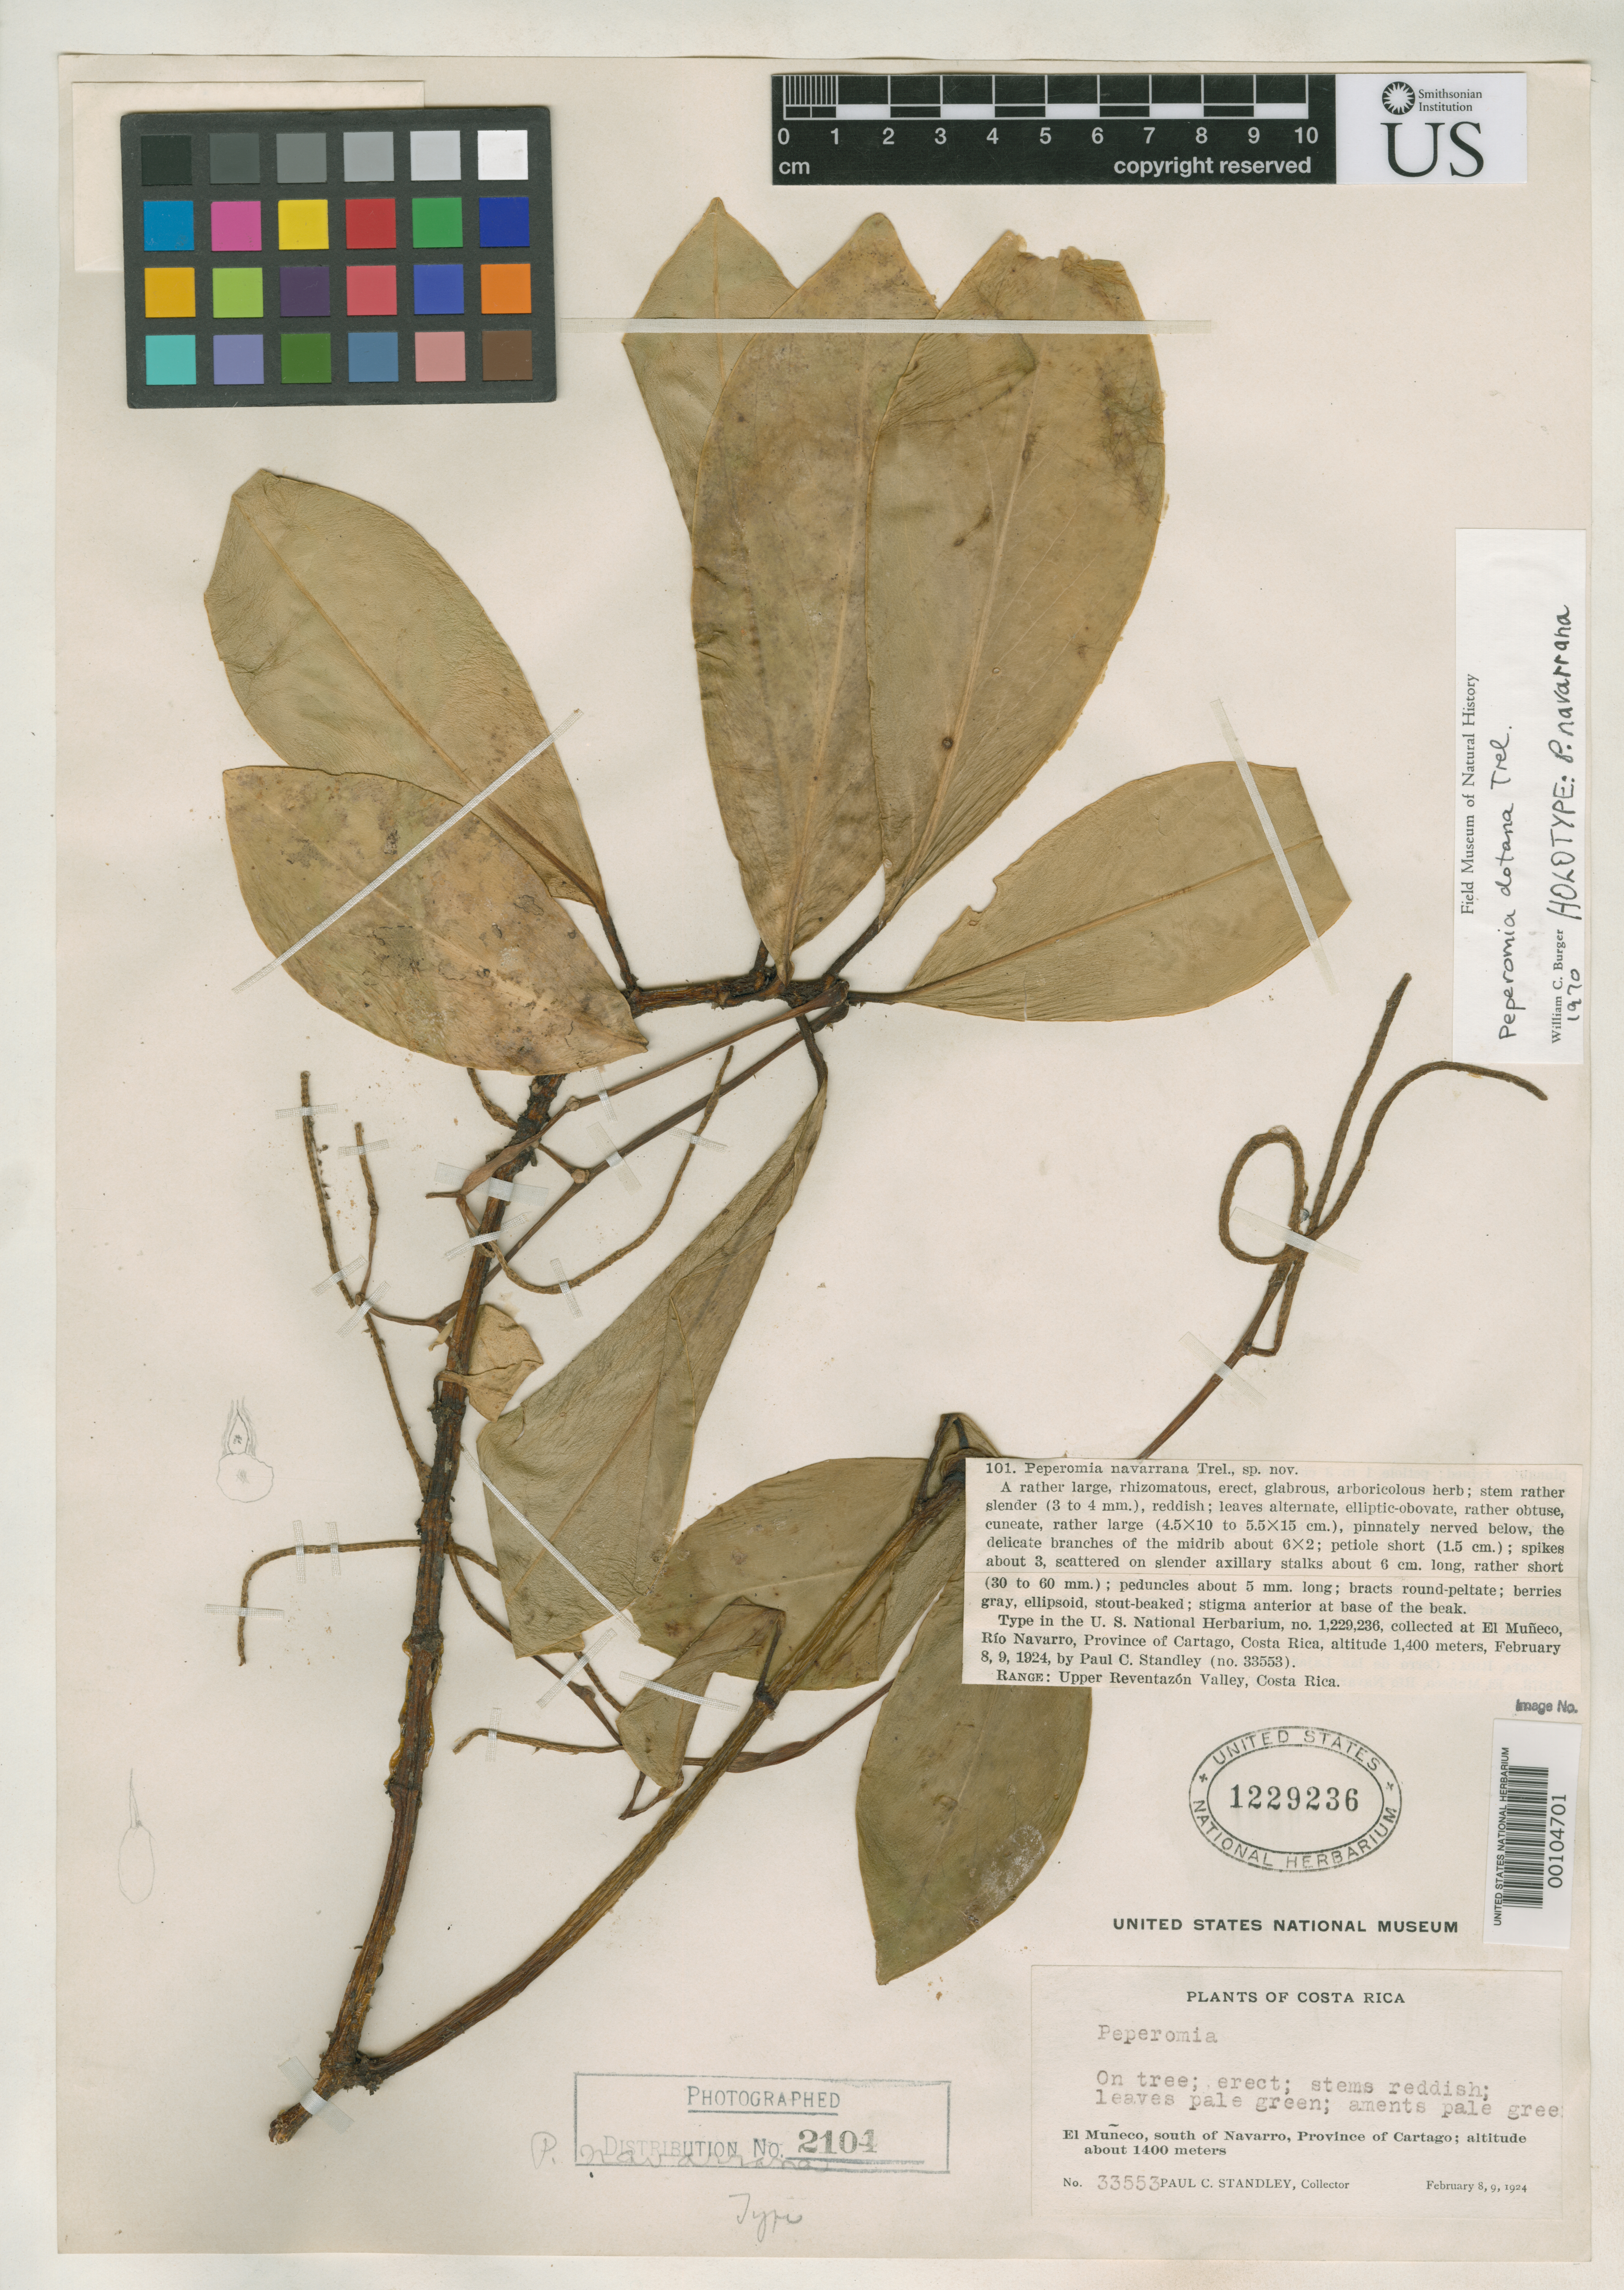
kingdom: Plantae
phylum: Tracheophyta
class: Magnoliopsida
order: Piperales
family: Piperaceae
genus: Peperomia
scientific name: Peperomia navarrana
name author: Trel.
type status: Holotype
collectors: P. C. Standley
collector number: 33553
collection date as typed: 08 Feb 1924 to 09 Feb 1924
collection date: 1924-02-08/1924-02-09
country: Costa Rica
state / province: Cartago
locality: El Muneco, S of Navaro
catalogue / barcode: US 1229236